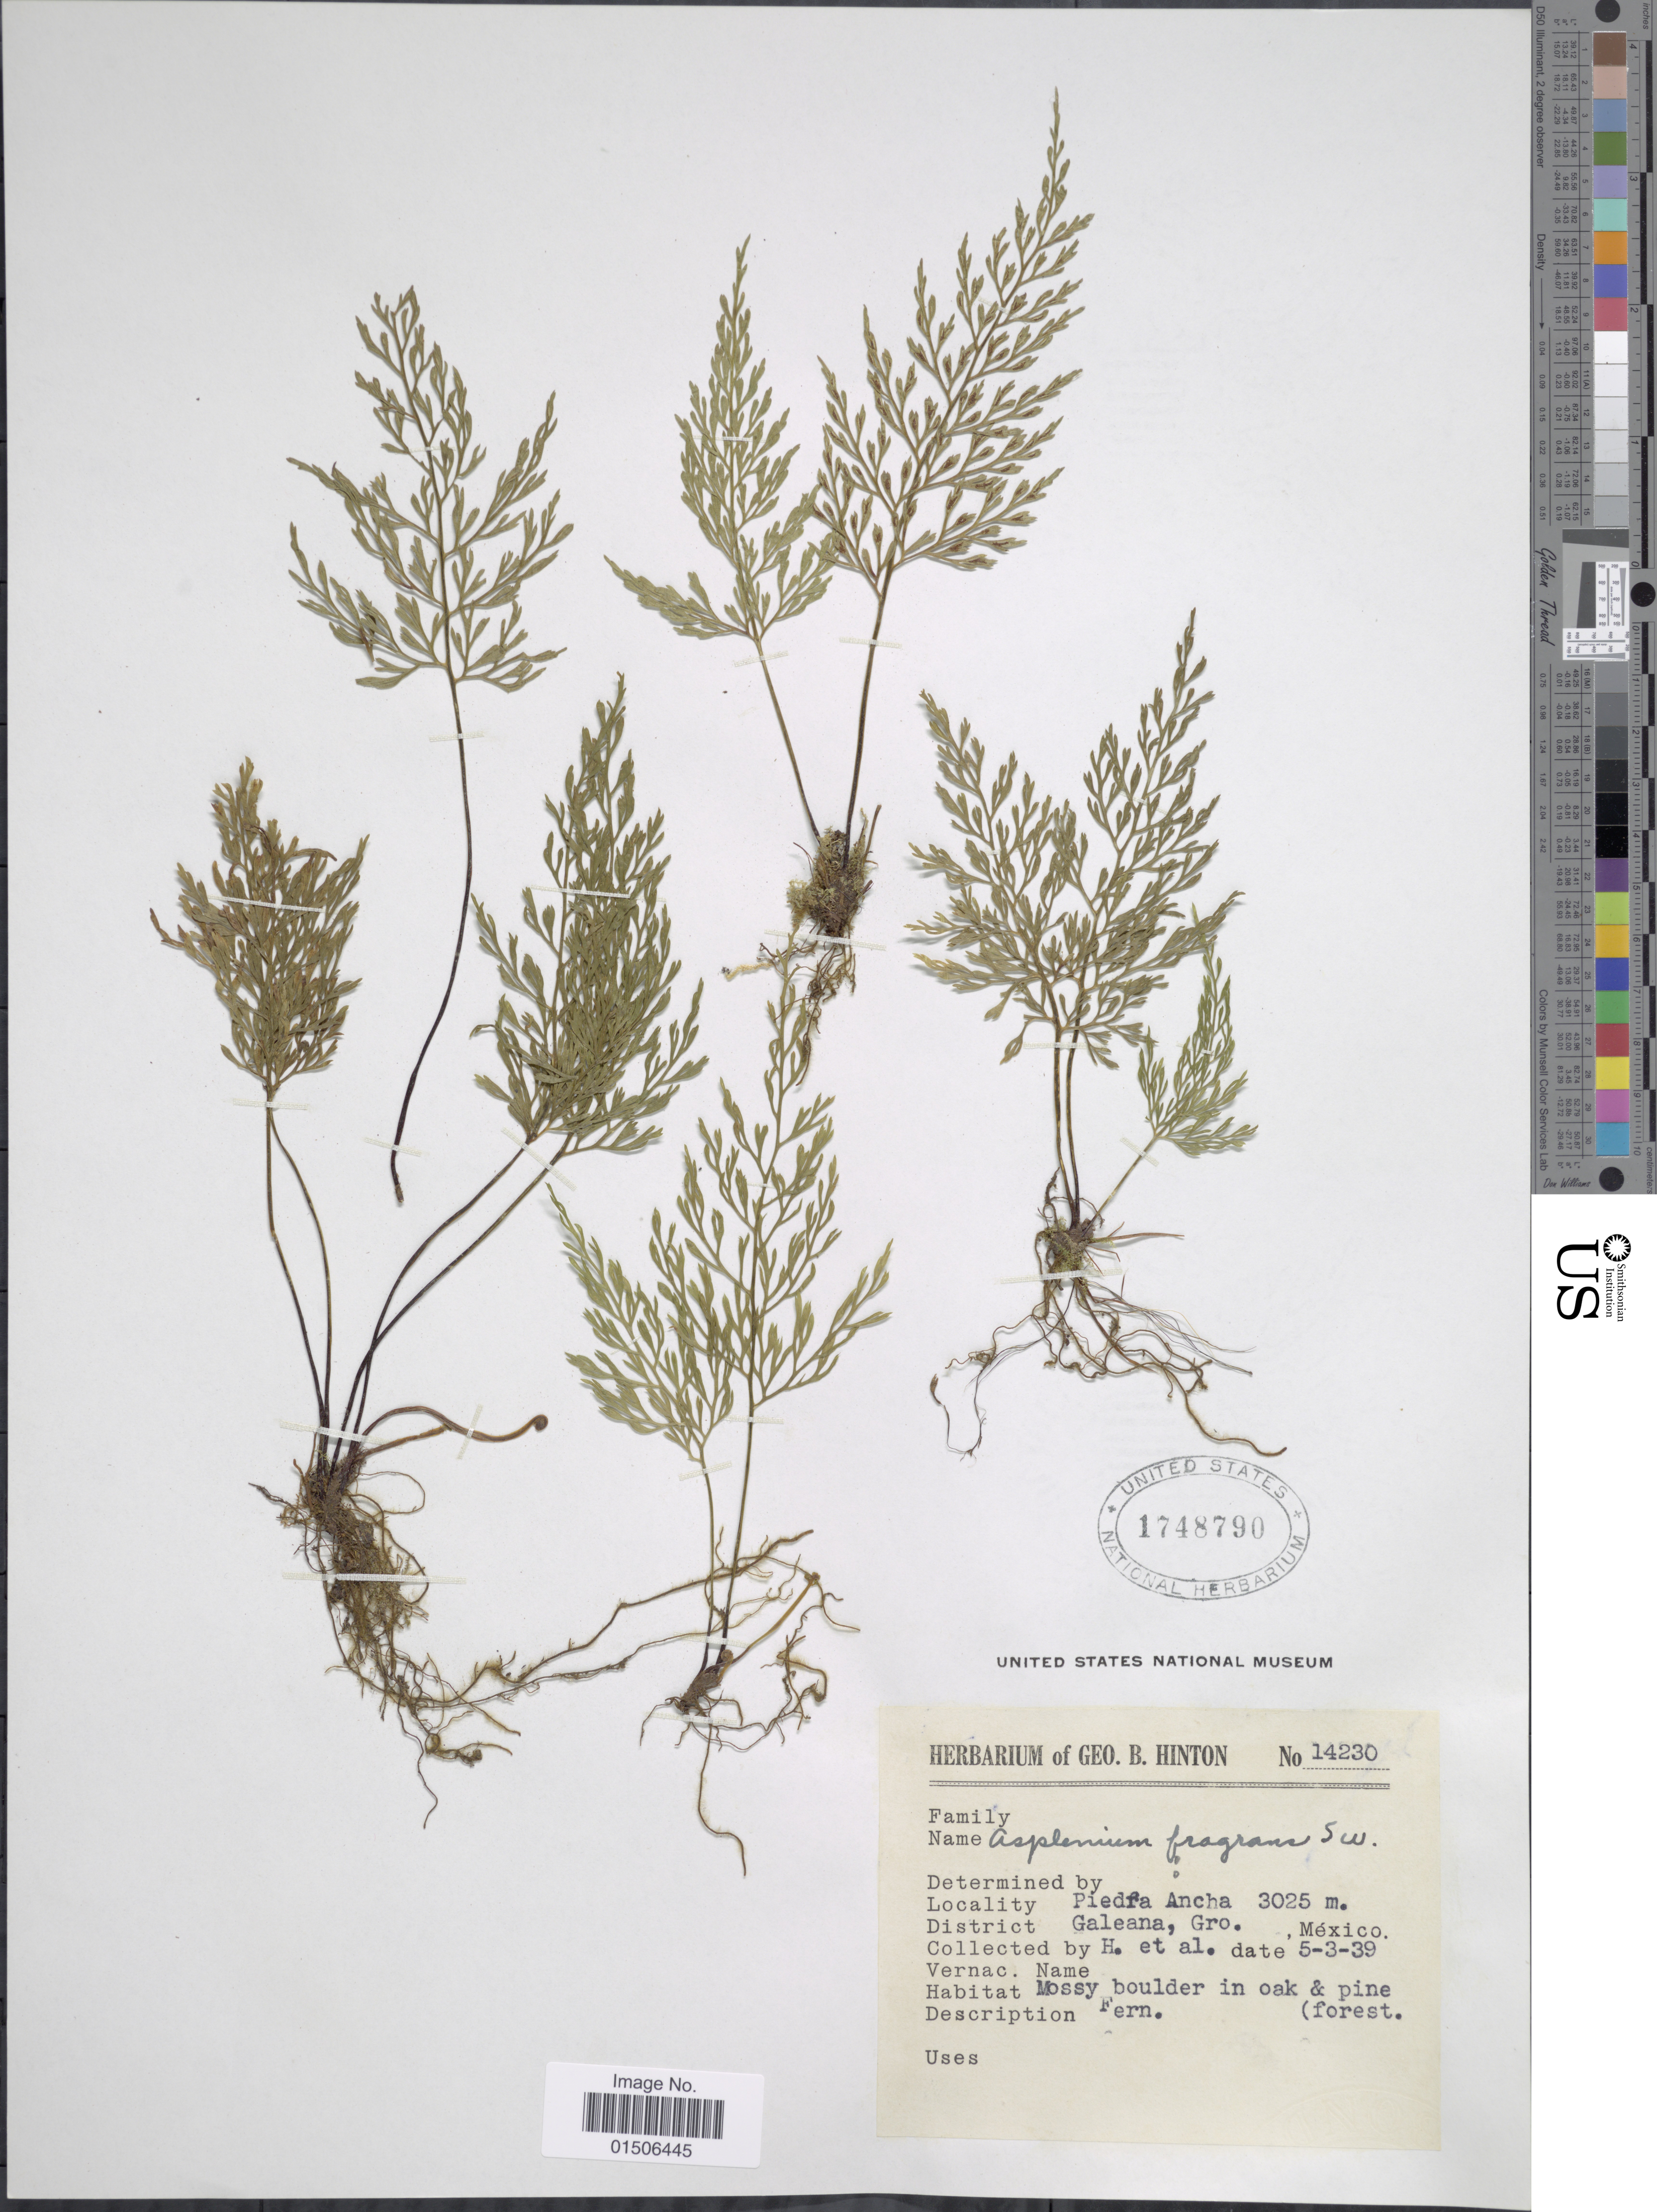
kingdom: Plantae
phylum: Tracheophyta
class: Polypodiopsida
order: Polypodiales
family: Aspleniaceae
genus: Asplenium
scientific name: Asplenium fragrans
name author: Sw.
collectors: G. B. Hinton & et al.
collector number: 14230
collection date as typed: Transcribed d/m/y: 3/5/39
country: Mexico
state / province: Guerrero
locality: Piedra Ancha, District Galeana, Gro.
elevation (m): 3025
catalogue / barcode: US 1748790